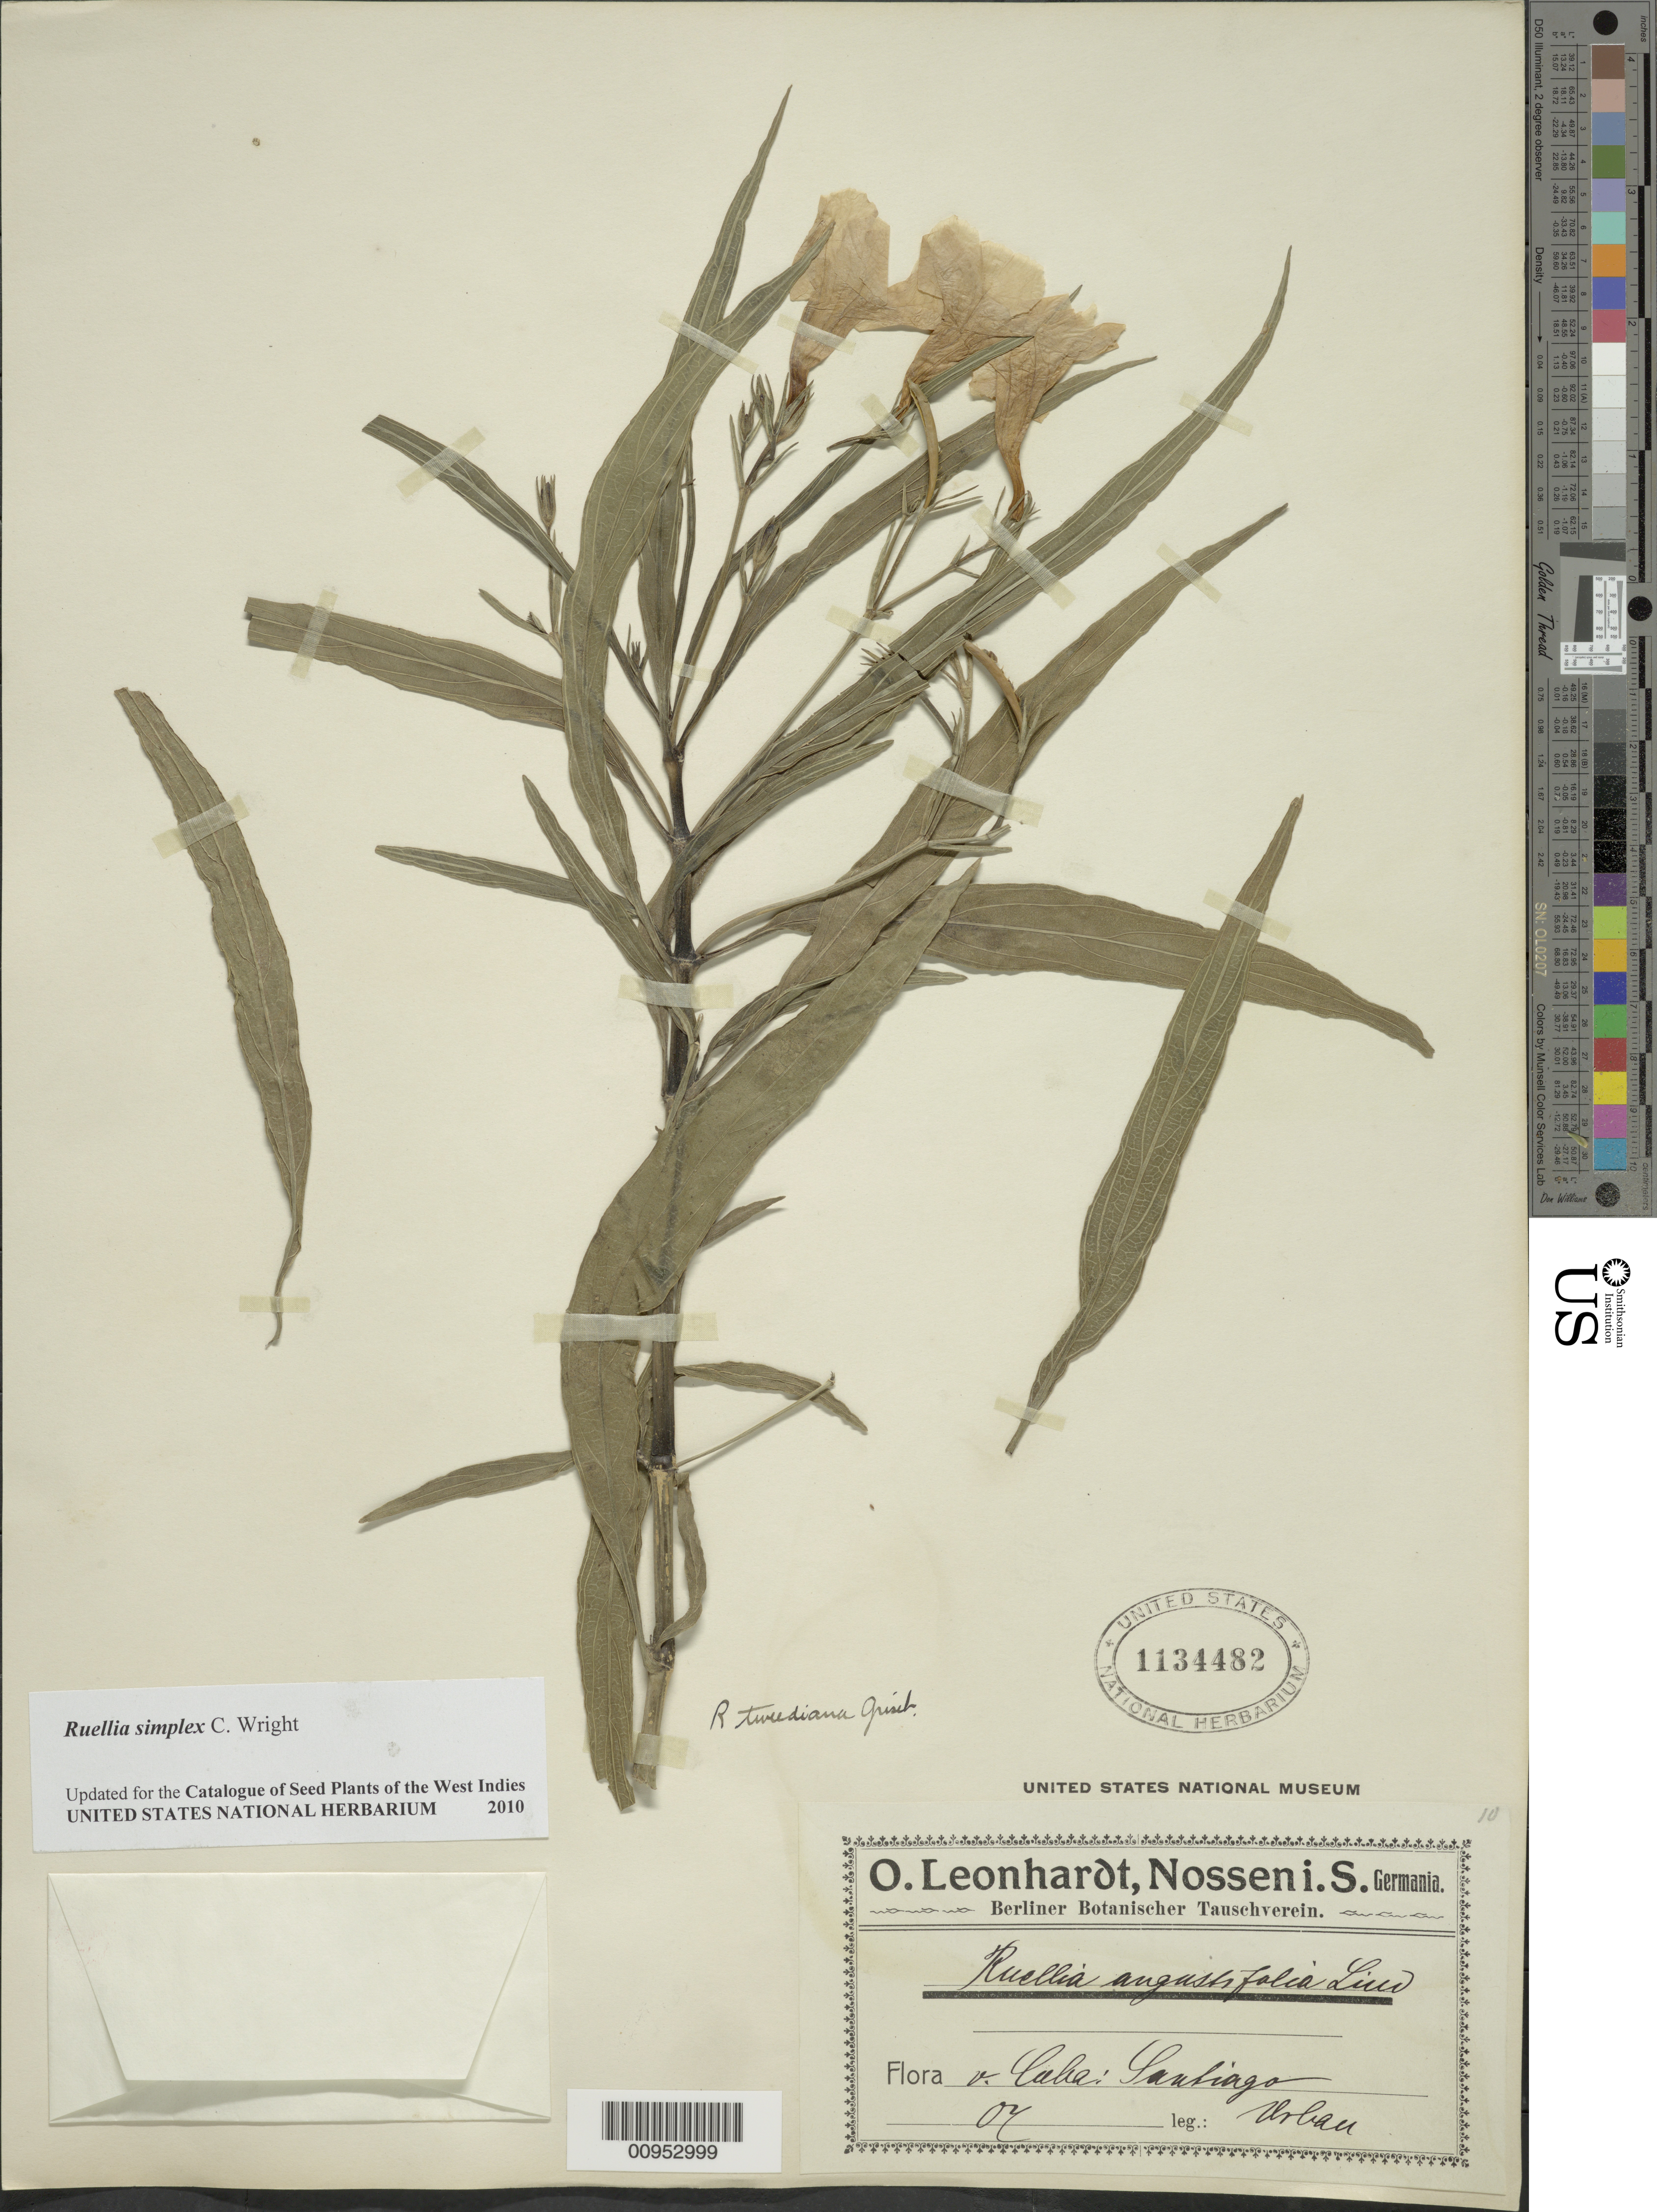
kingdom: Plantae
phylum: Tracheophyta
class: Magnoliopsida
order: Lamiales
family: Acanthaceae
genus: Ruellia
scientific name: Ruellia simplex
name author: C. Wright in Sauvalle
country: Cuba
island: Cuba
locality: Santiago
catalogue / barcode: US 1134482